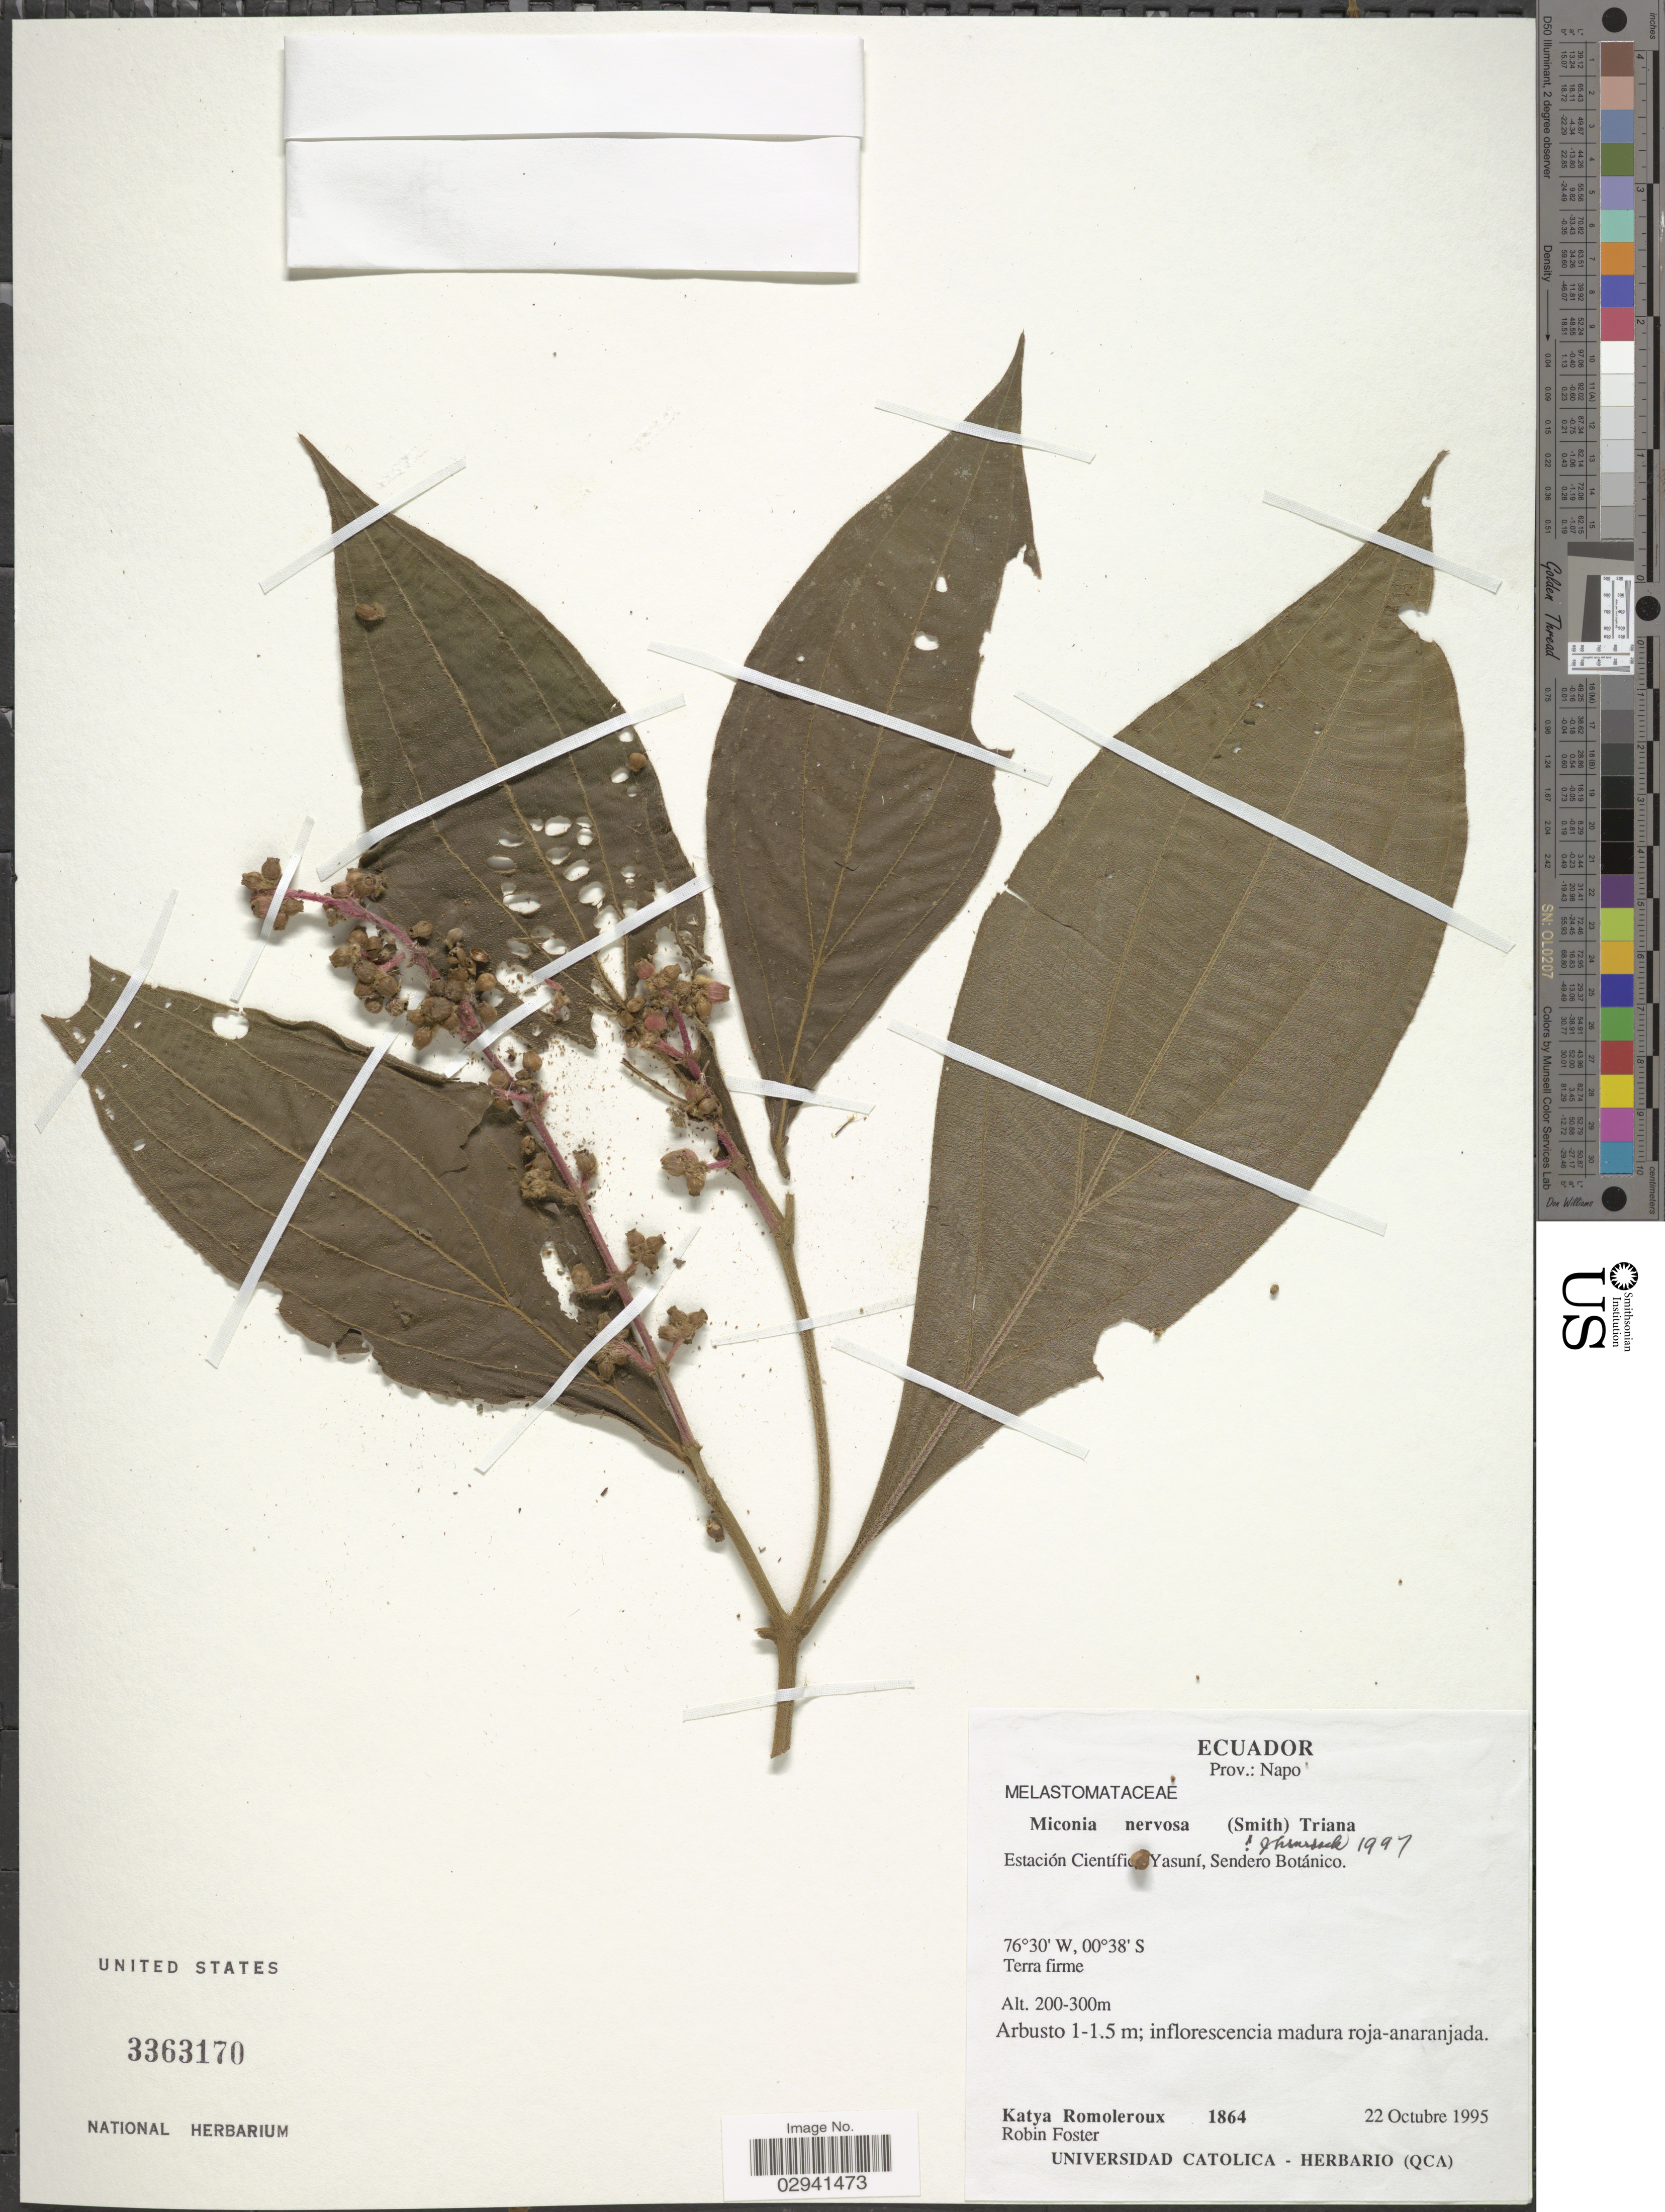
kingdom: Plantae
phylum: Tracheophyta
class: Magnoliopsida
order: Myrtales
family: Melastomataceae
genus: Miconia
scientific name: Miconia nervosa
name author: (Sm.) Triana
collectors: K. Romoleroux & R. B. Foster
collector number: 1864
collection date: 1995-10-22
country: Ecuador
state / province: Napo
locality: Terra firme.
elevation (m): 200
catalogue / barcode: US 3363170